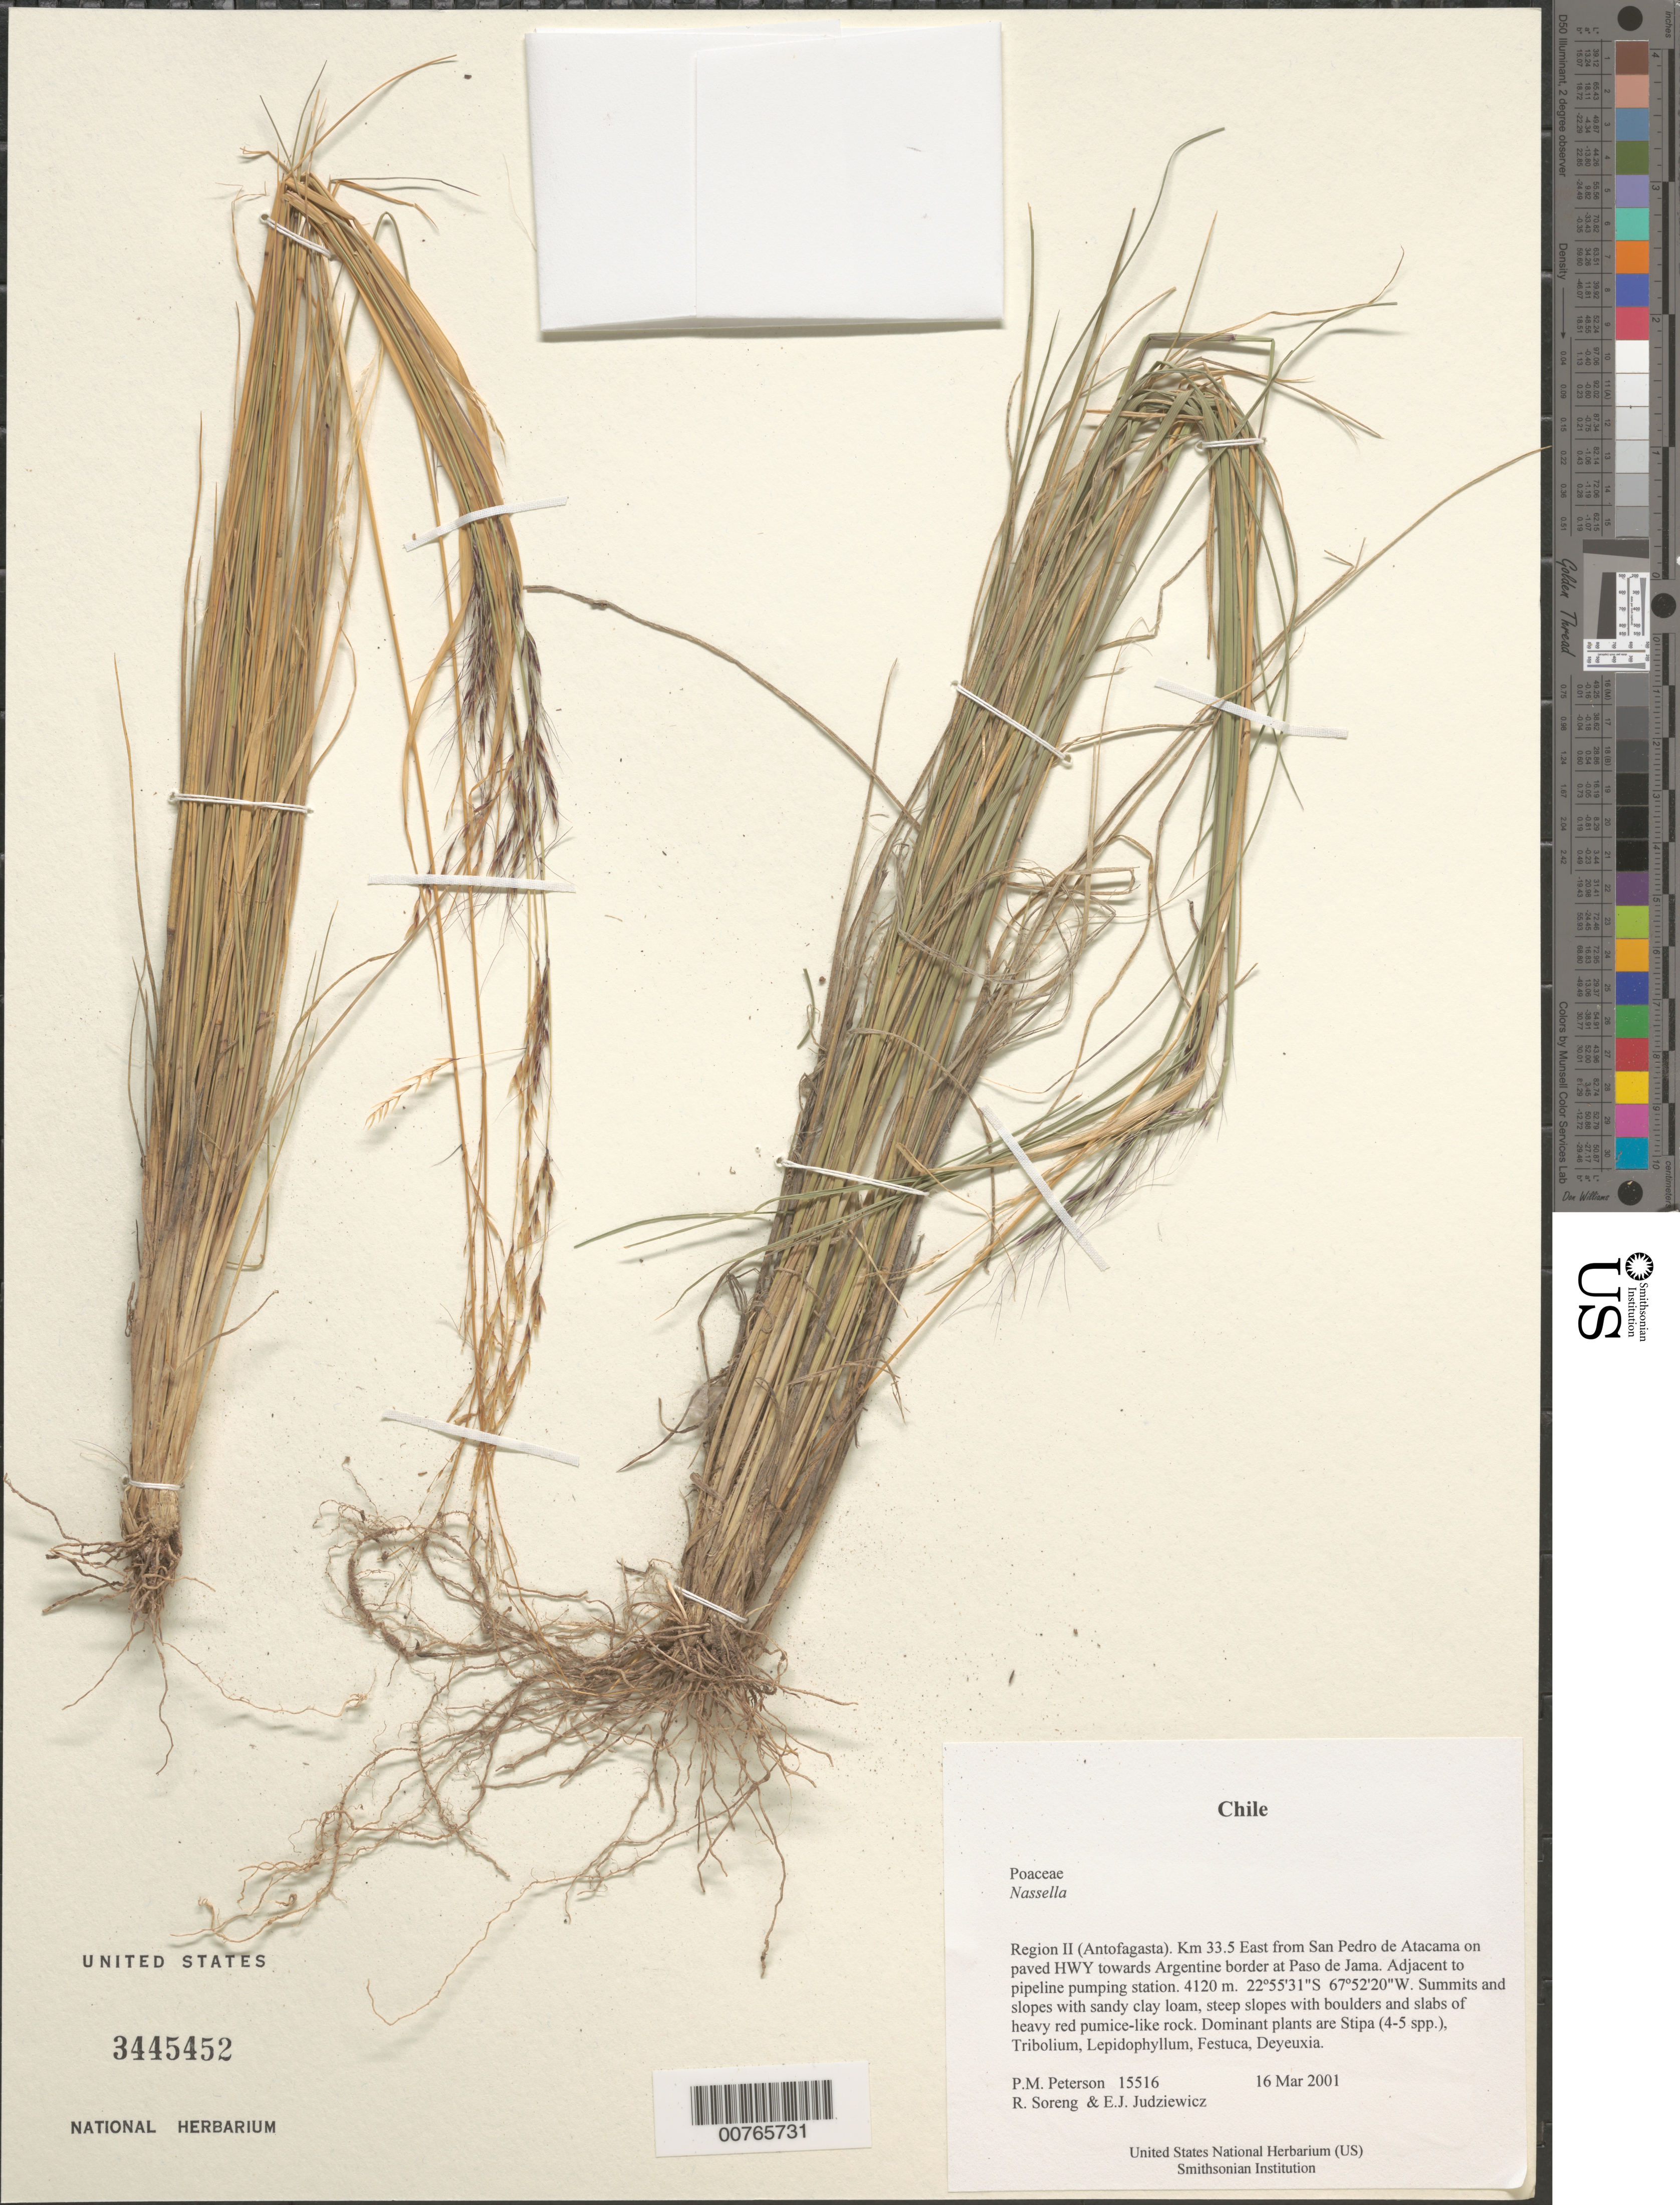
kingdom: Plantae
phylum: Tracheophyta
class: Liliopsida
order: Poales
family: Poaceae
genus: Nassella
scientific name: Nassella sp.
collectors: P. M. Peterson, R. J. Soreng & E. J. Judziewicz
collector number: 15516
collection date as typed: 16 Mar 2001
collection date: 2001-03-16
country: Chile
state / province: Antofagasta (II)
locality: Km 33.5 East from San Pedro de Atacama on paved HWY towards Argentine border at Paso de Jama. Adjacent to pipeline pumping station.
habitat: Summits and slopes with sandy clay loam, steep slopes with boulders and slabs of heavy red pumice-like rock.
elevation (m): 4120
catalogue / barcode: US 3445452